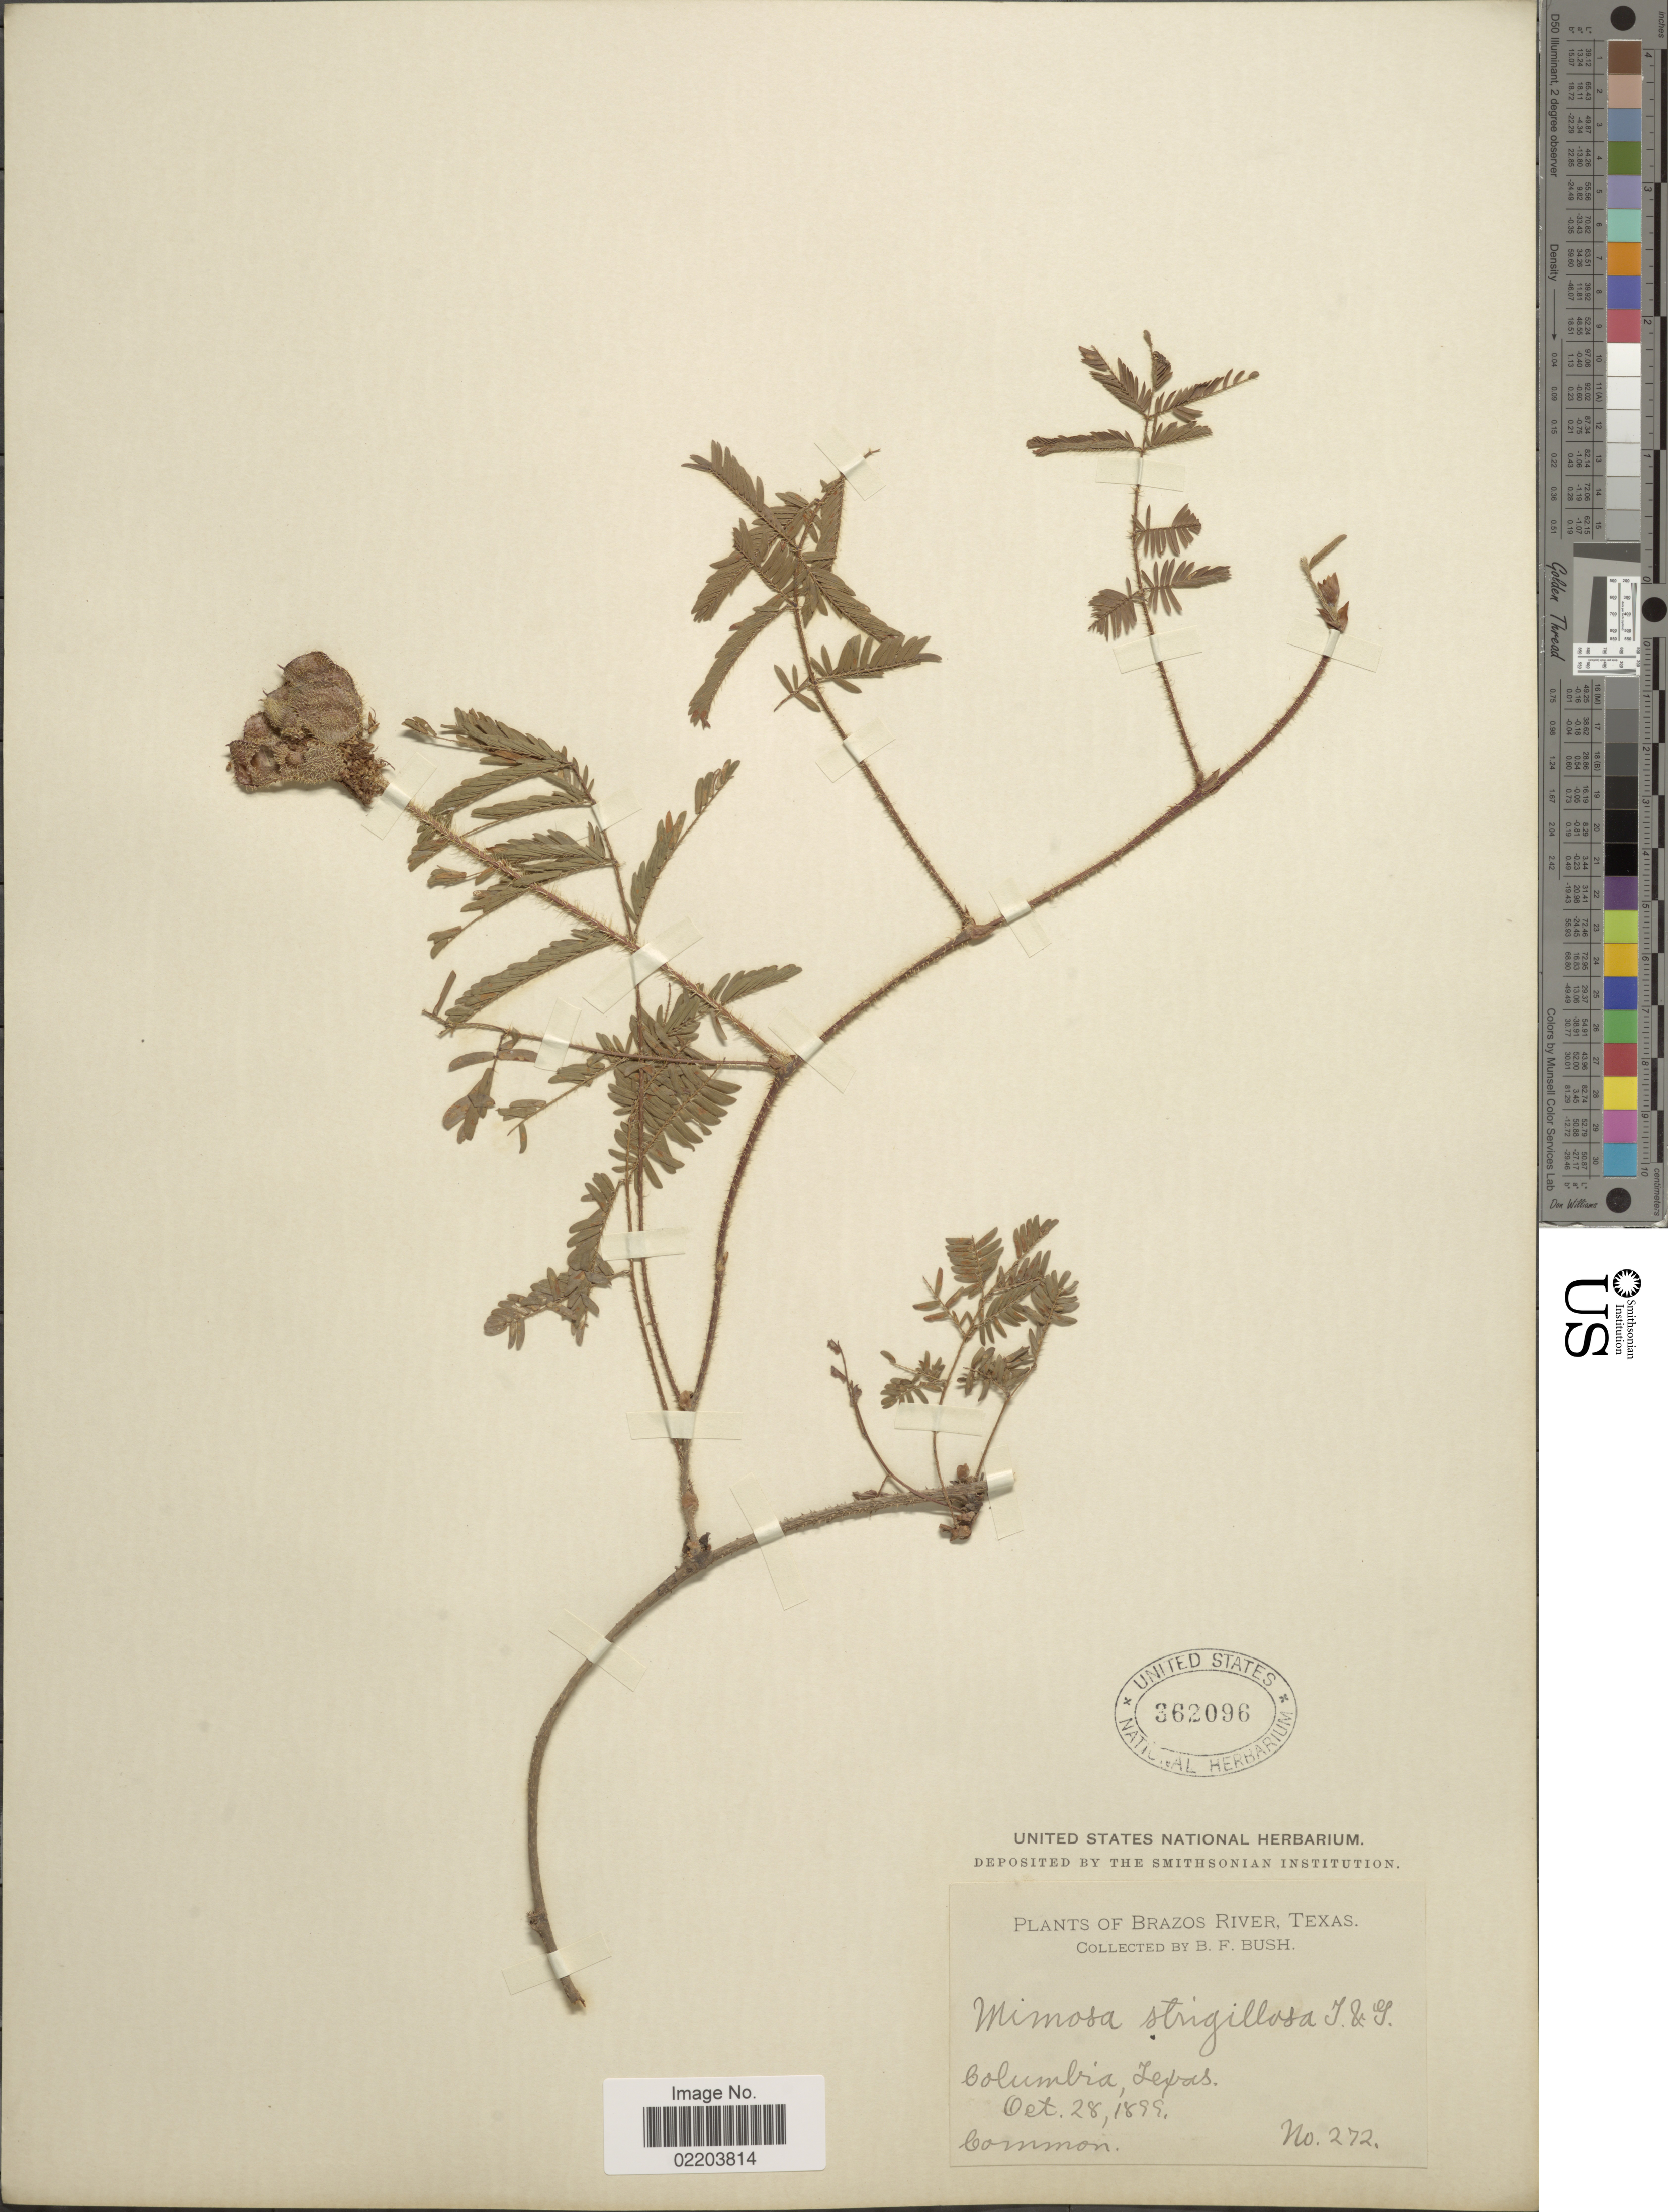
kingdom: Plantae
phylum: Tracheophyta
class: Magnoliopsida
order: Fabales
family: Fabaceae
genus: Mimosa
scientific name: Mimosa strigillosa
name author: Torr. & A. Gray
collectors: B. F. Bush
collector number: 272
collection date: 1899-10-28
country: United States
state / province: Texas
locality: Brazos River, Columbia, Common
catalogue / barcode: US 362096